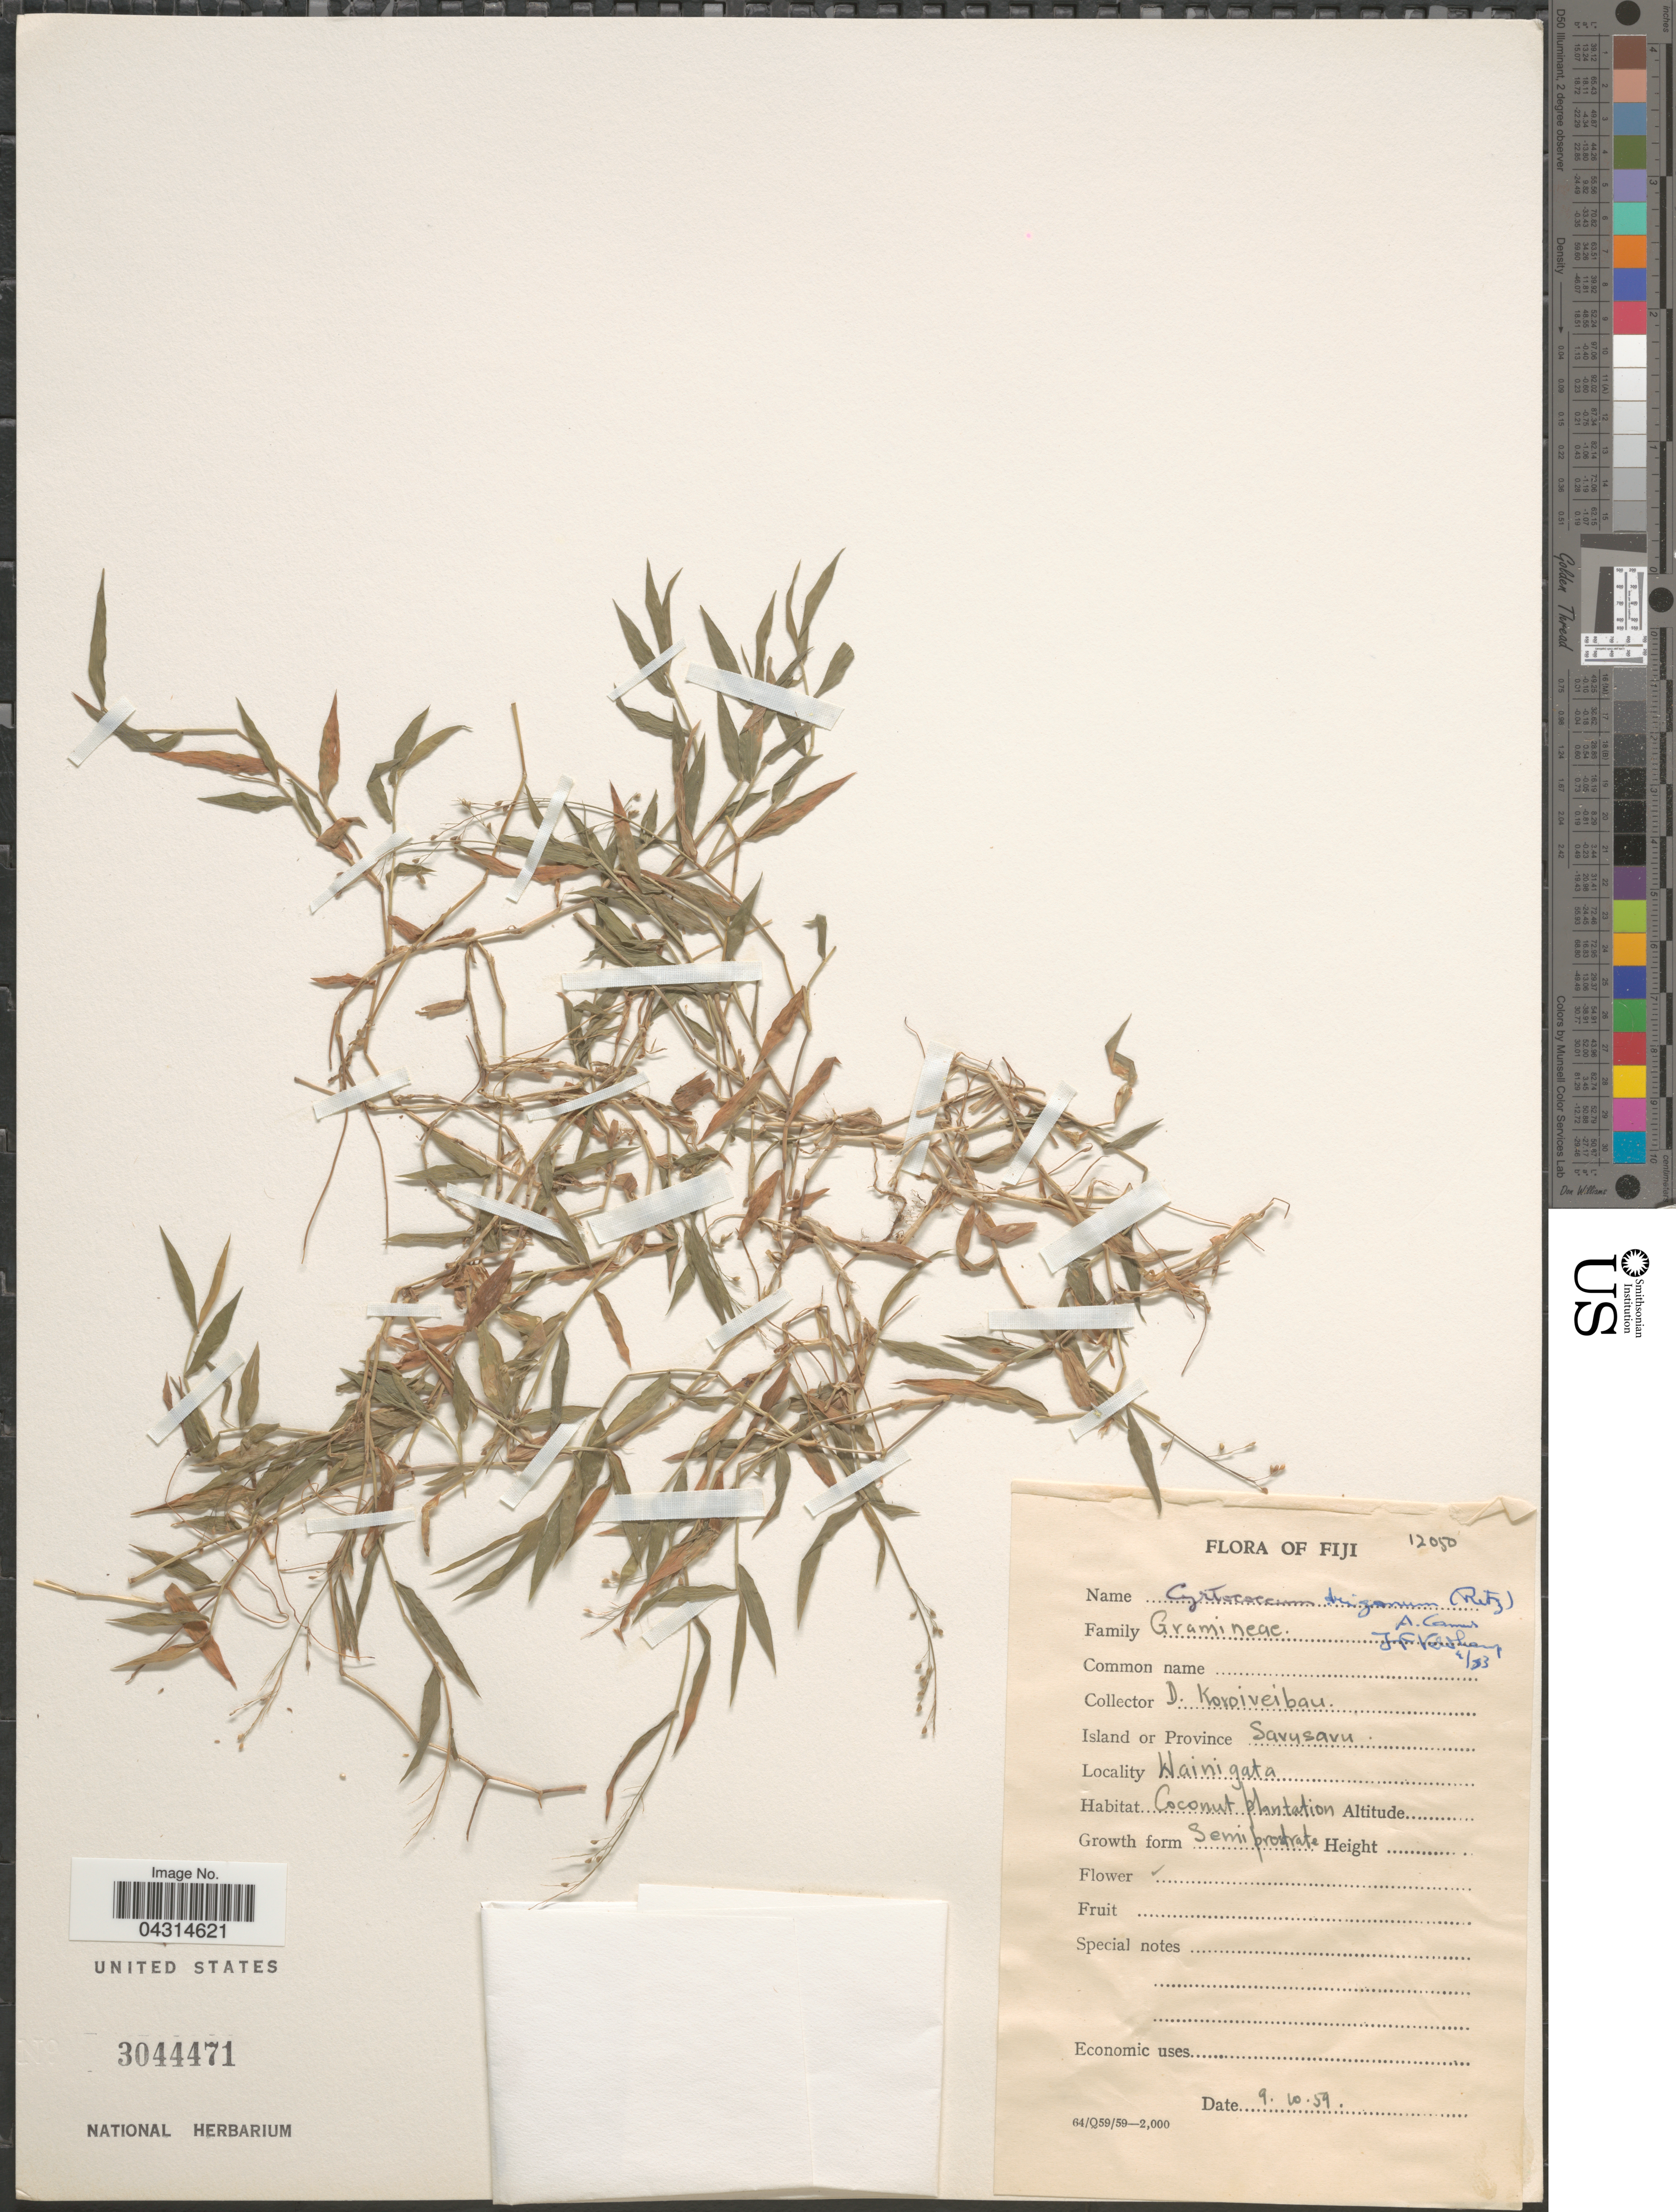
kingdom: Plantae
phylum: Tracheophyta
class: Liliopsida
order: Poales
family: Poaceae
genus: Cyrtococcum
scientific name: Cyrtococcum trigonum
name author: (Retz.) A. Camus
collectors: D. Koroiveibau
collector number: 12050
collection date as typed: Transcribed d/m/y: 9/10/59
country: Fiji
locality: Island or Province Sarusaru. Wainigata.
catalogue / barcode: US 3044471